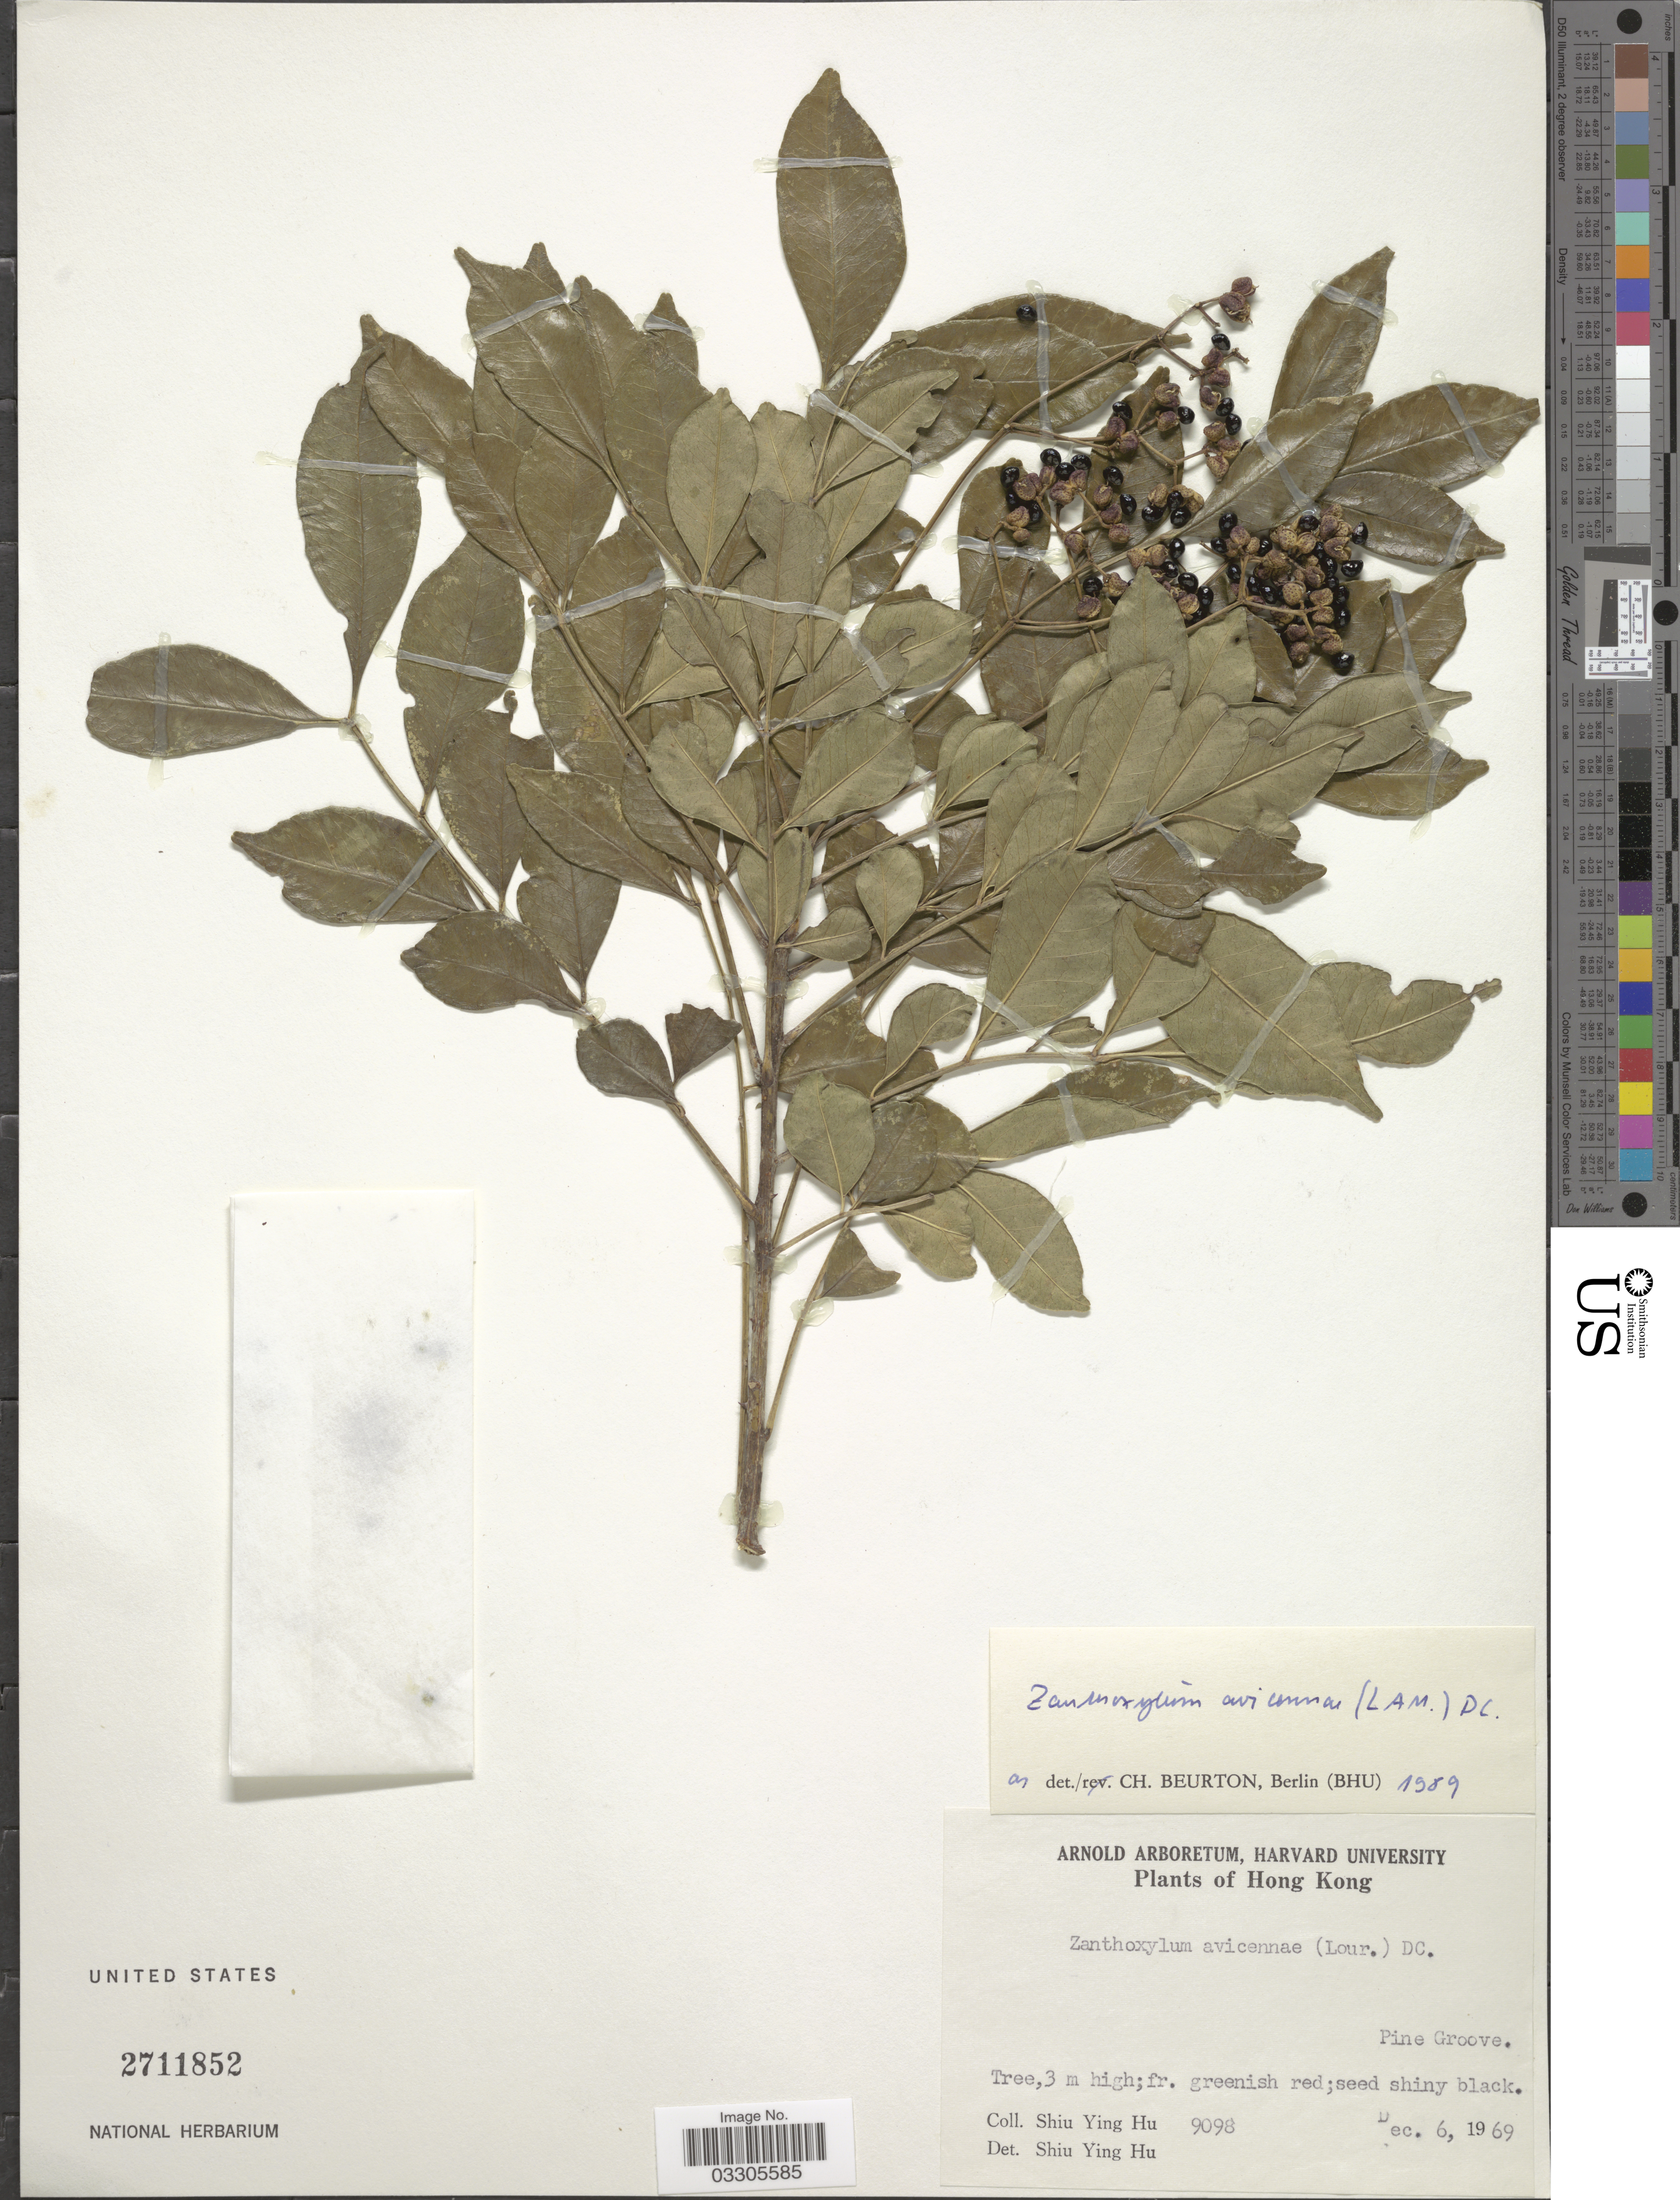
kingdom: Plantae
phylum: Tracheophyta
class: Magnoliopsida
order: Sapindales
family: Rutaceae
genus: Zanthoxylum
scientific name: Zanthoxylum avicennae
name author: (Lam.) DC.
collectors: S. Y. Hu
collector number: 9098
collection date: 1969-12-06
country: China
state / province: Hong Kong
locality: Pine Groove.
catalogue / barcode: US 2711852